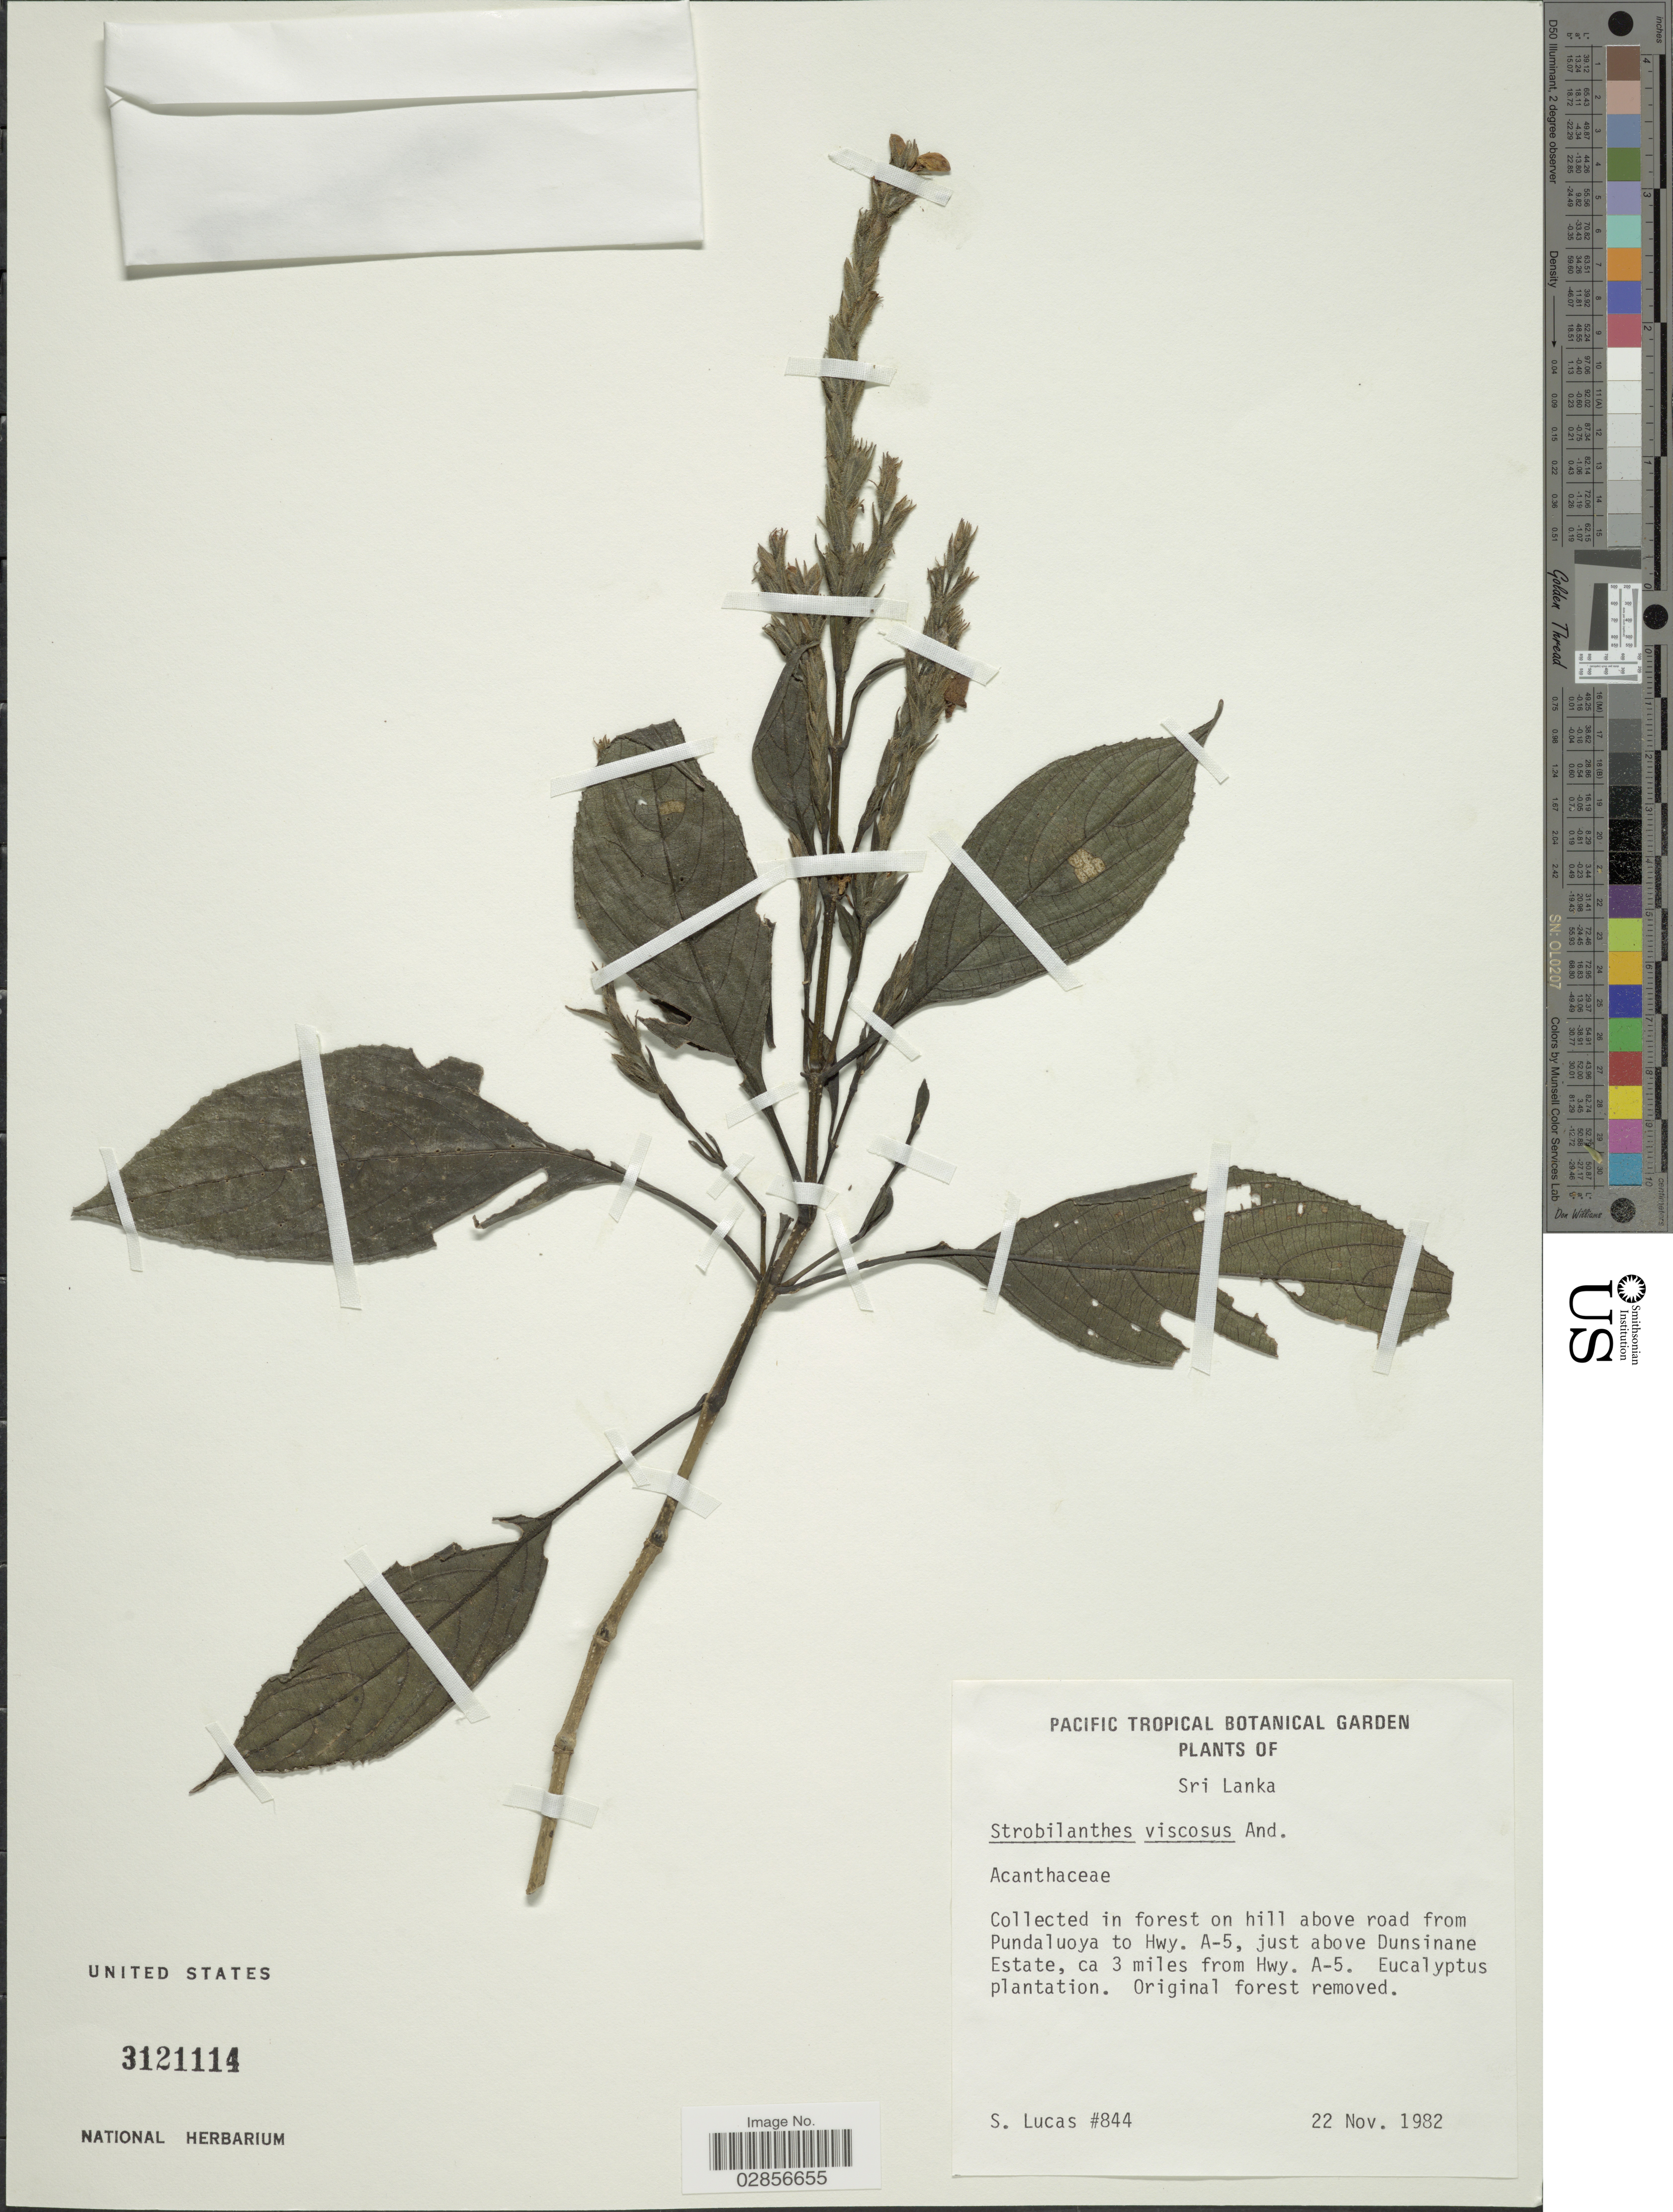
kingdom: Plantae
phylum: Tracheophyta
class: Magnoliopsida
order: Lamiales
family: Acanthaceae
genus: Strobilanthes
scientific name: Strobilanthes viscosa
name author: T. Anderson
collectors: S. Lucas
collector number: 844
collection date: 1982-11-22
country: Sri Lanka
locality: In forest on hill above road from Pundaluoya to Hwy. A-5, just above Dunsinane Estate, ca 3 miles from Hwy. A-5.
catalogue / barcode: US 3121114